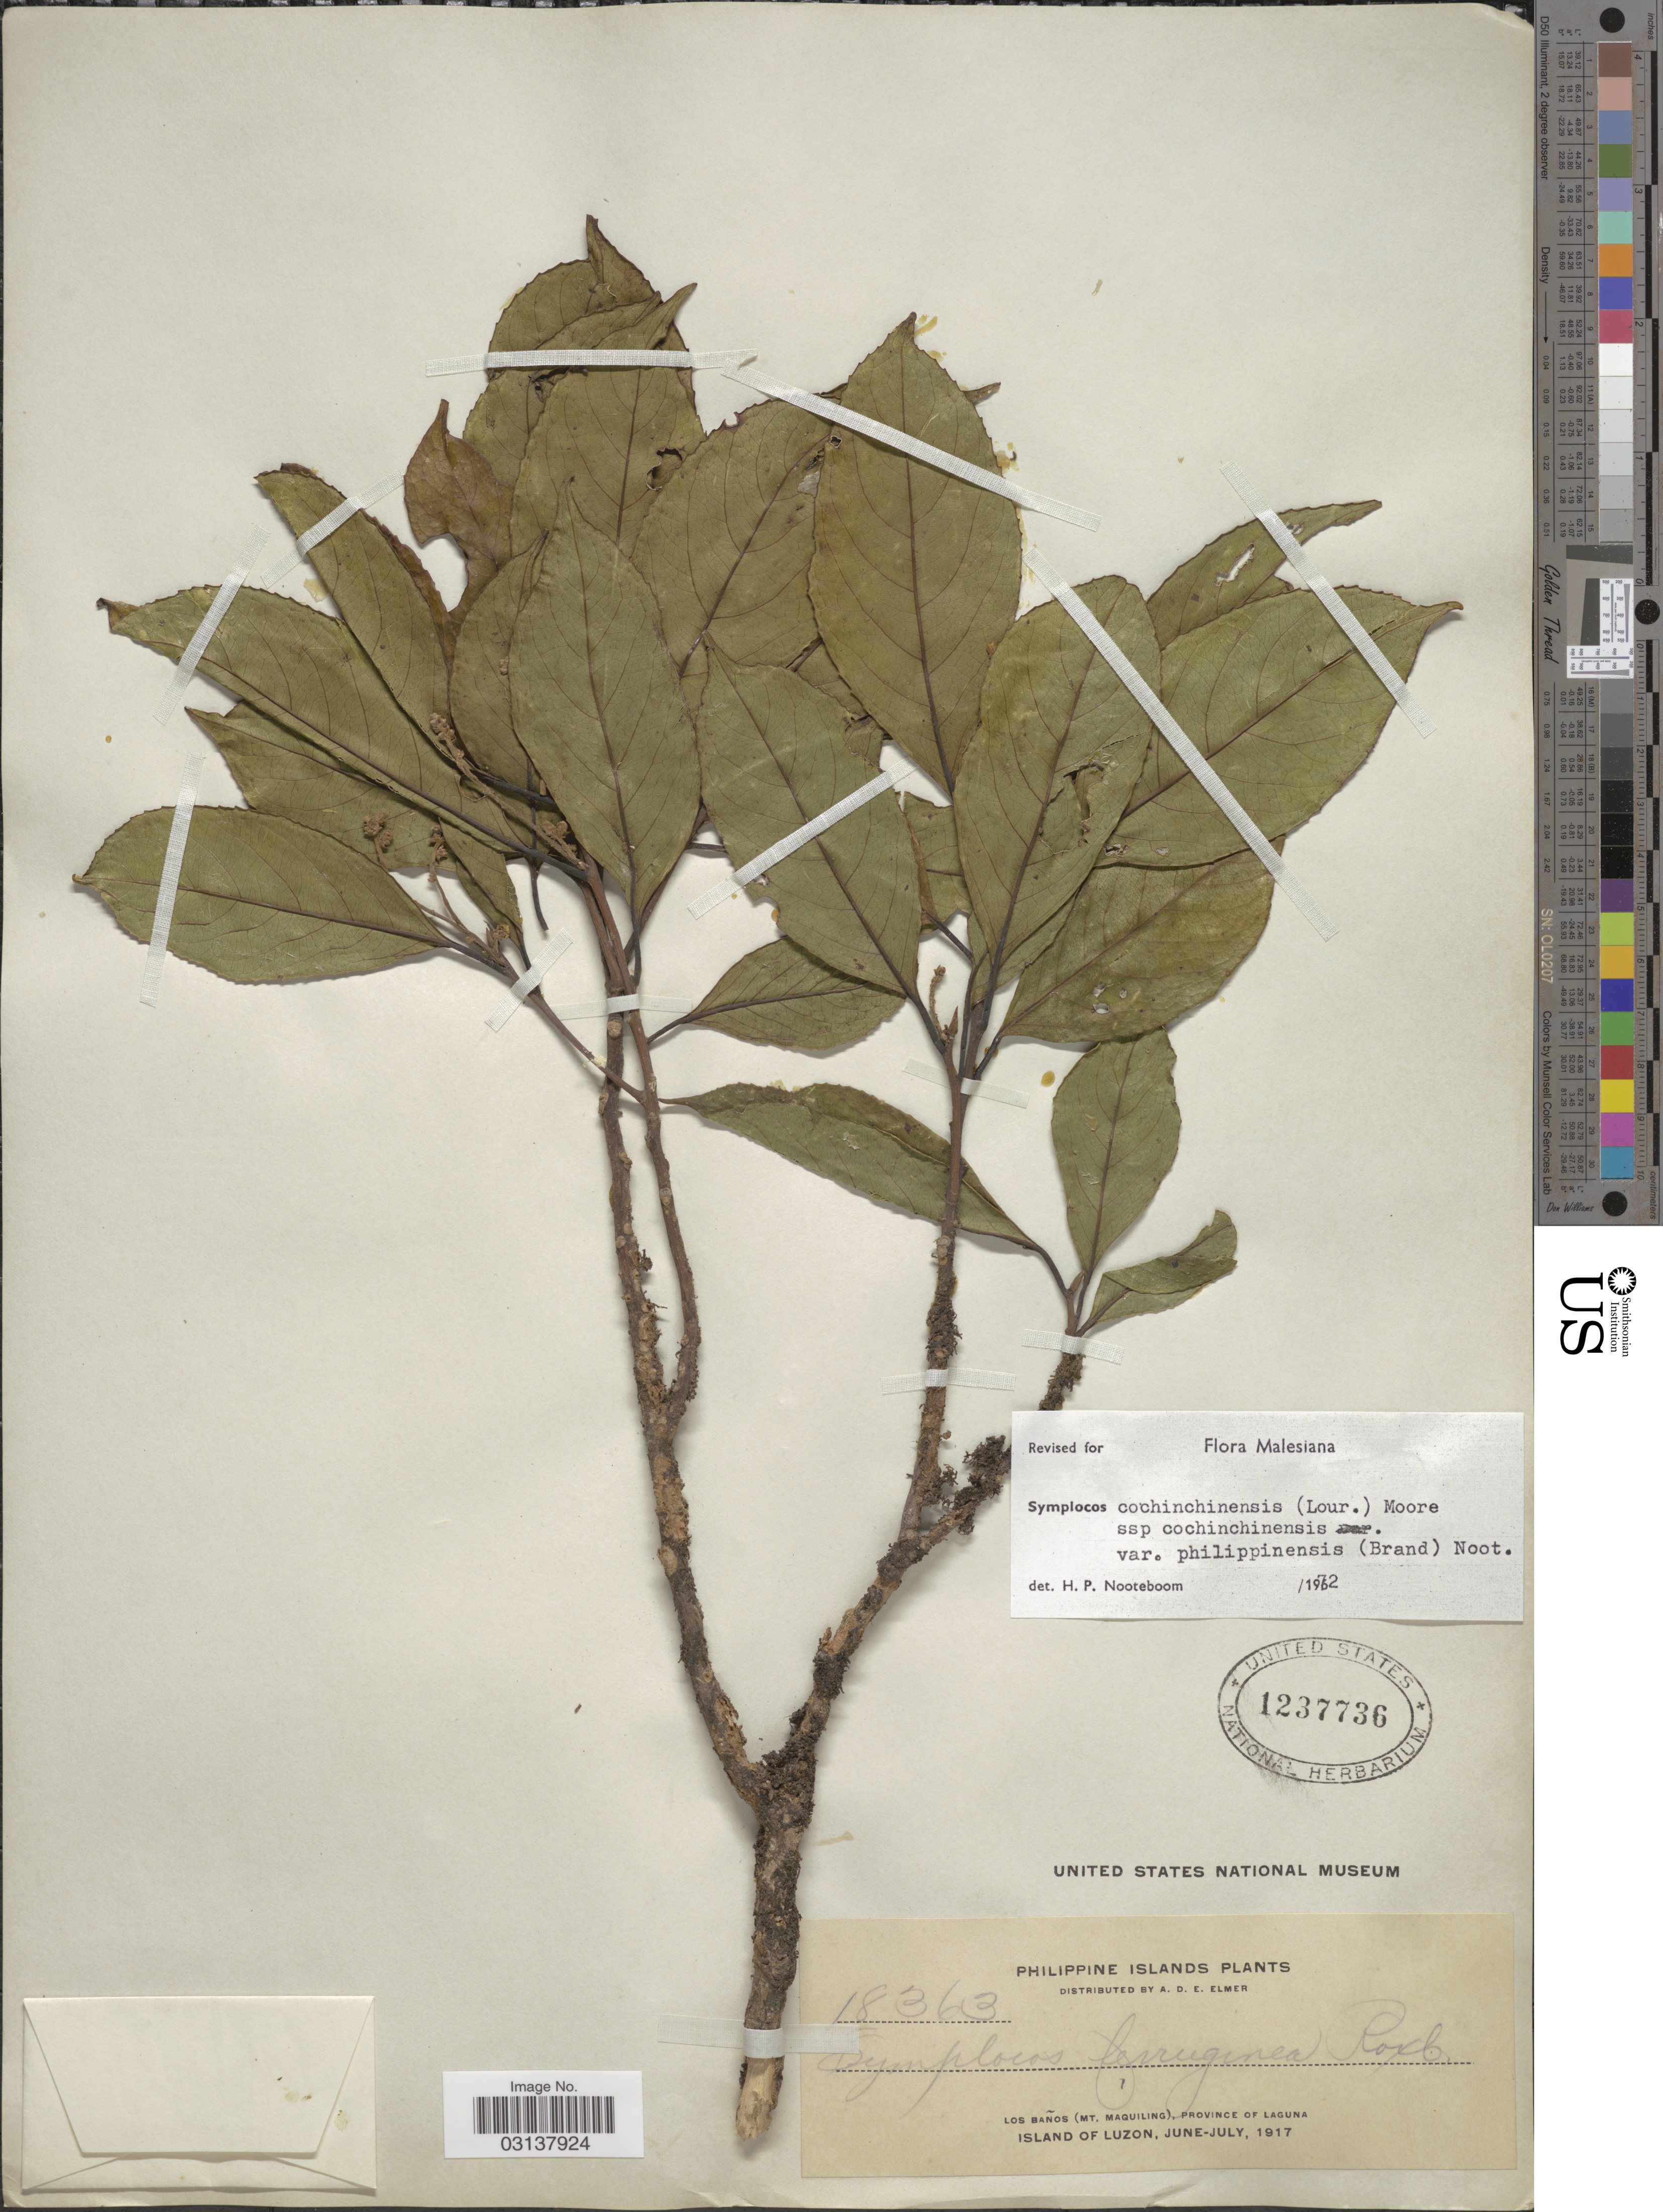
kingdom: Plantae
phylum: Tracheophyta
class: Magnoliopsida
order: Ericales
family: Symplocaceae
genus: Symplocos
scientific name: Symplocos cochinchinensis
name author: (Lour.) S. Moore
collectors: A. D. E. Elmer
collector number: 18363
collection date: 1917-06/1917-07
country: Philippines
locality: Philippine Islands. Los Baños (Mt. Maquiling), Province of Laguna. Island of Luzon.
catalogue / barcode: US 1237736